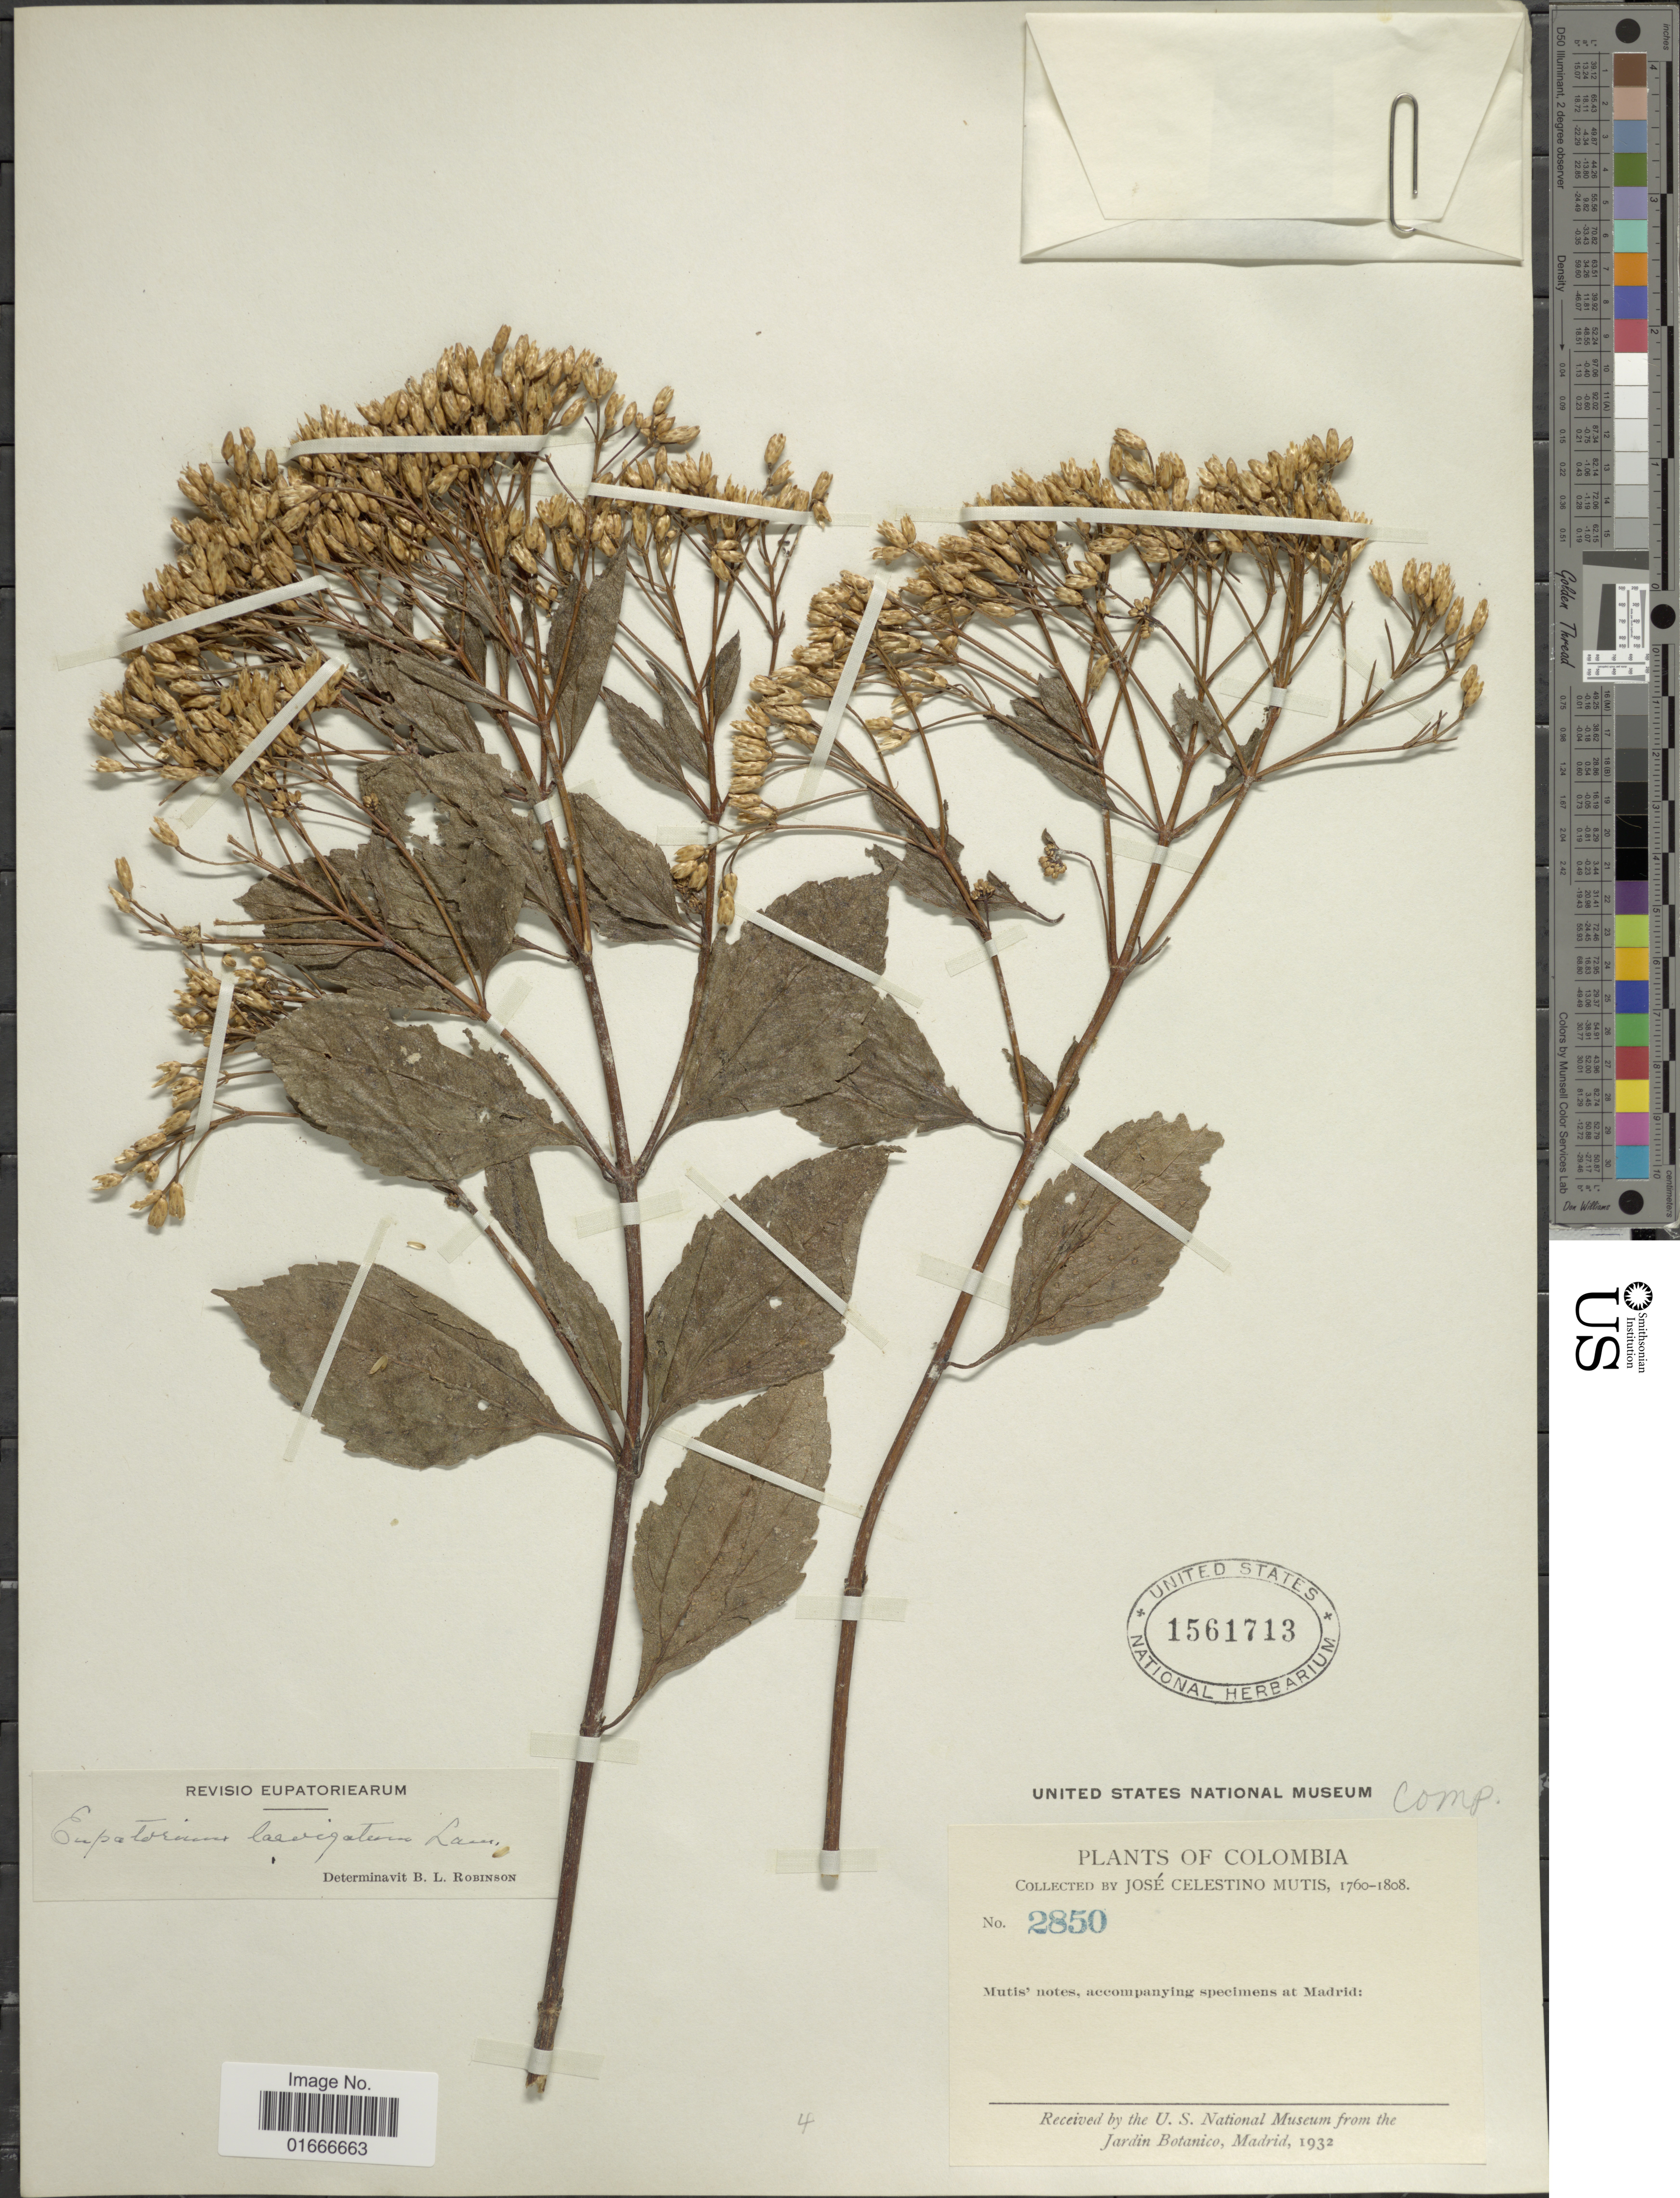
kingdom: Plantae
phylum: Tracheophyta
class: Magnoliopsida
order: Asterales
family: Asteraceae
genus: Chromolaena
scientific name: Chromolaena laevigata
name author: (Lam.) R.M. King & H. Rob.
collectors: J. C. B. Mutis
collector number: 2850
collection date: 1760/1808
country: Colombia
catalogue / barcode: US 1561713